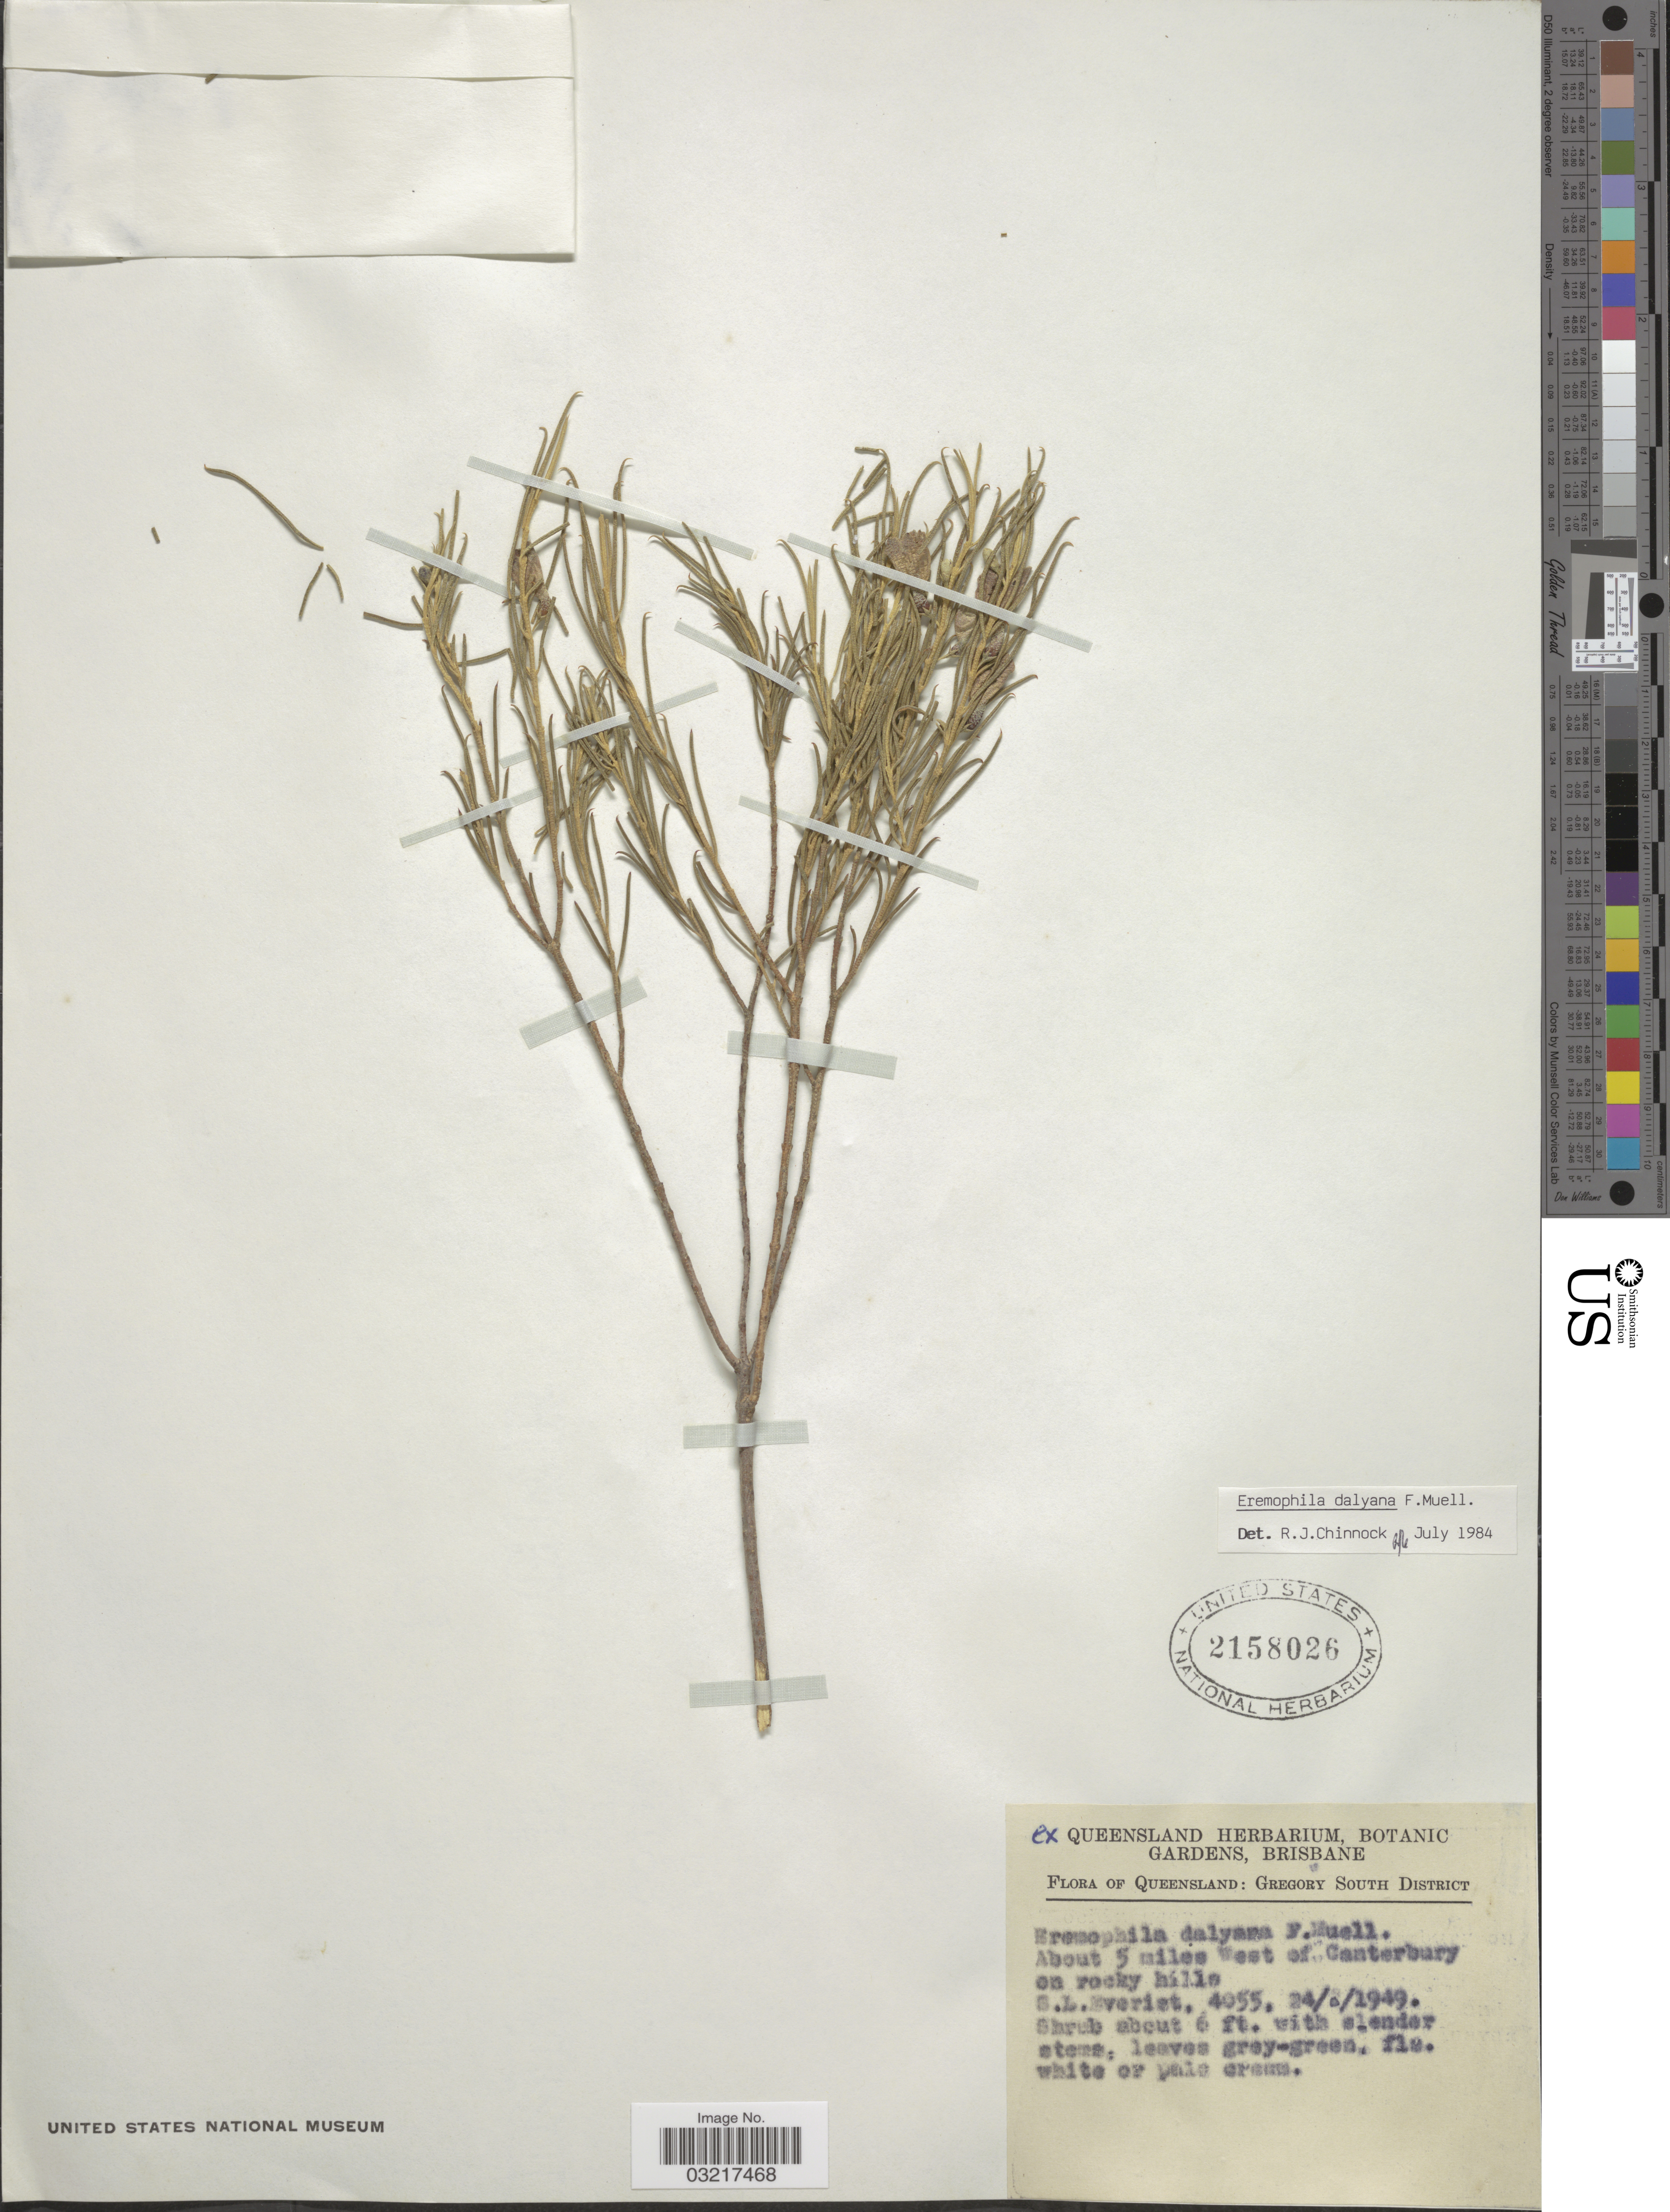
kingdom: Plantae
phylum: Tracheophyta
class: Magnoliopsida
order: Lamiales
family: Scrophulariaceae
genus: Eremophila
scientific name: Eremophila dalyara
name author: F. Muell.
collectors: S. Everist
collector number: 4055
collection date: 1949-07-24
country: Australia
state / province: Queensland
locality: Gregory South District. About 5 miles West of Canterbury on rocky hills.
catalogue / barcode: US 2158026